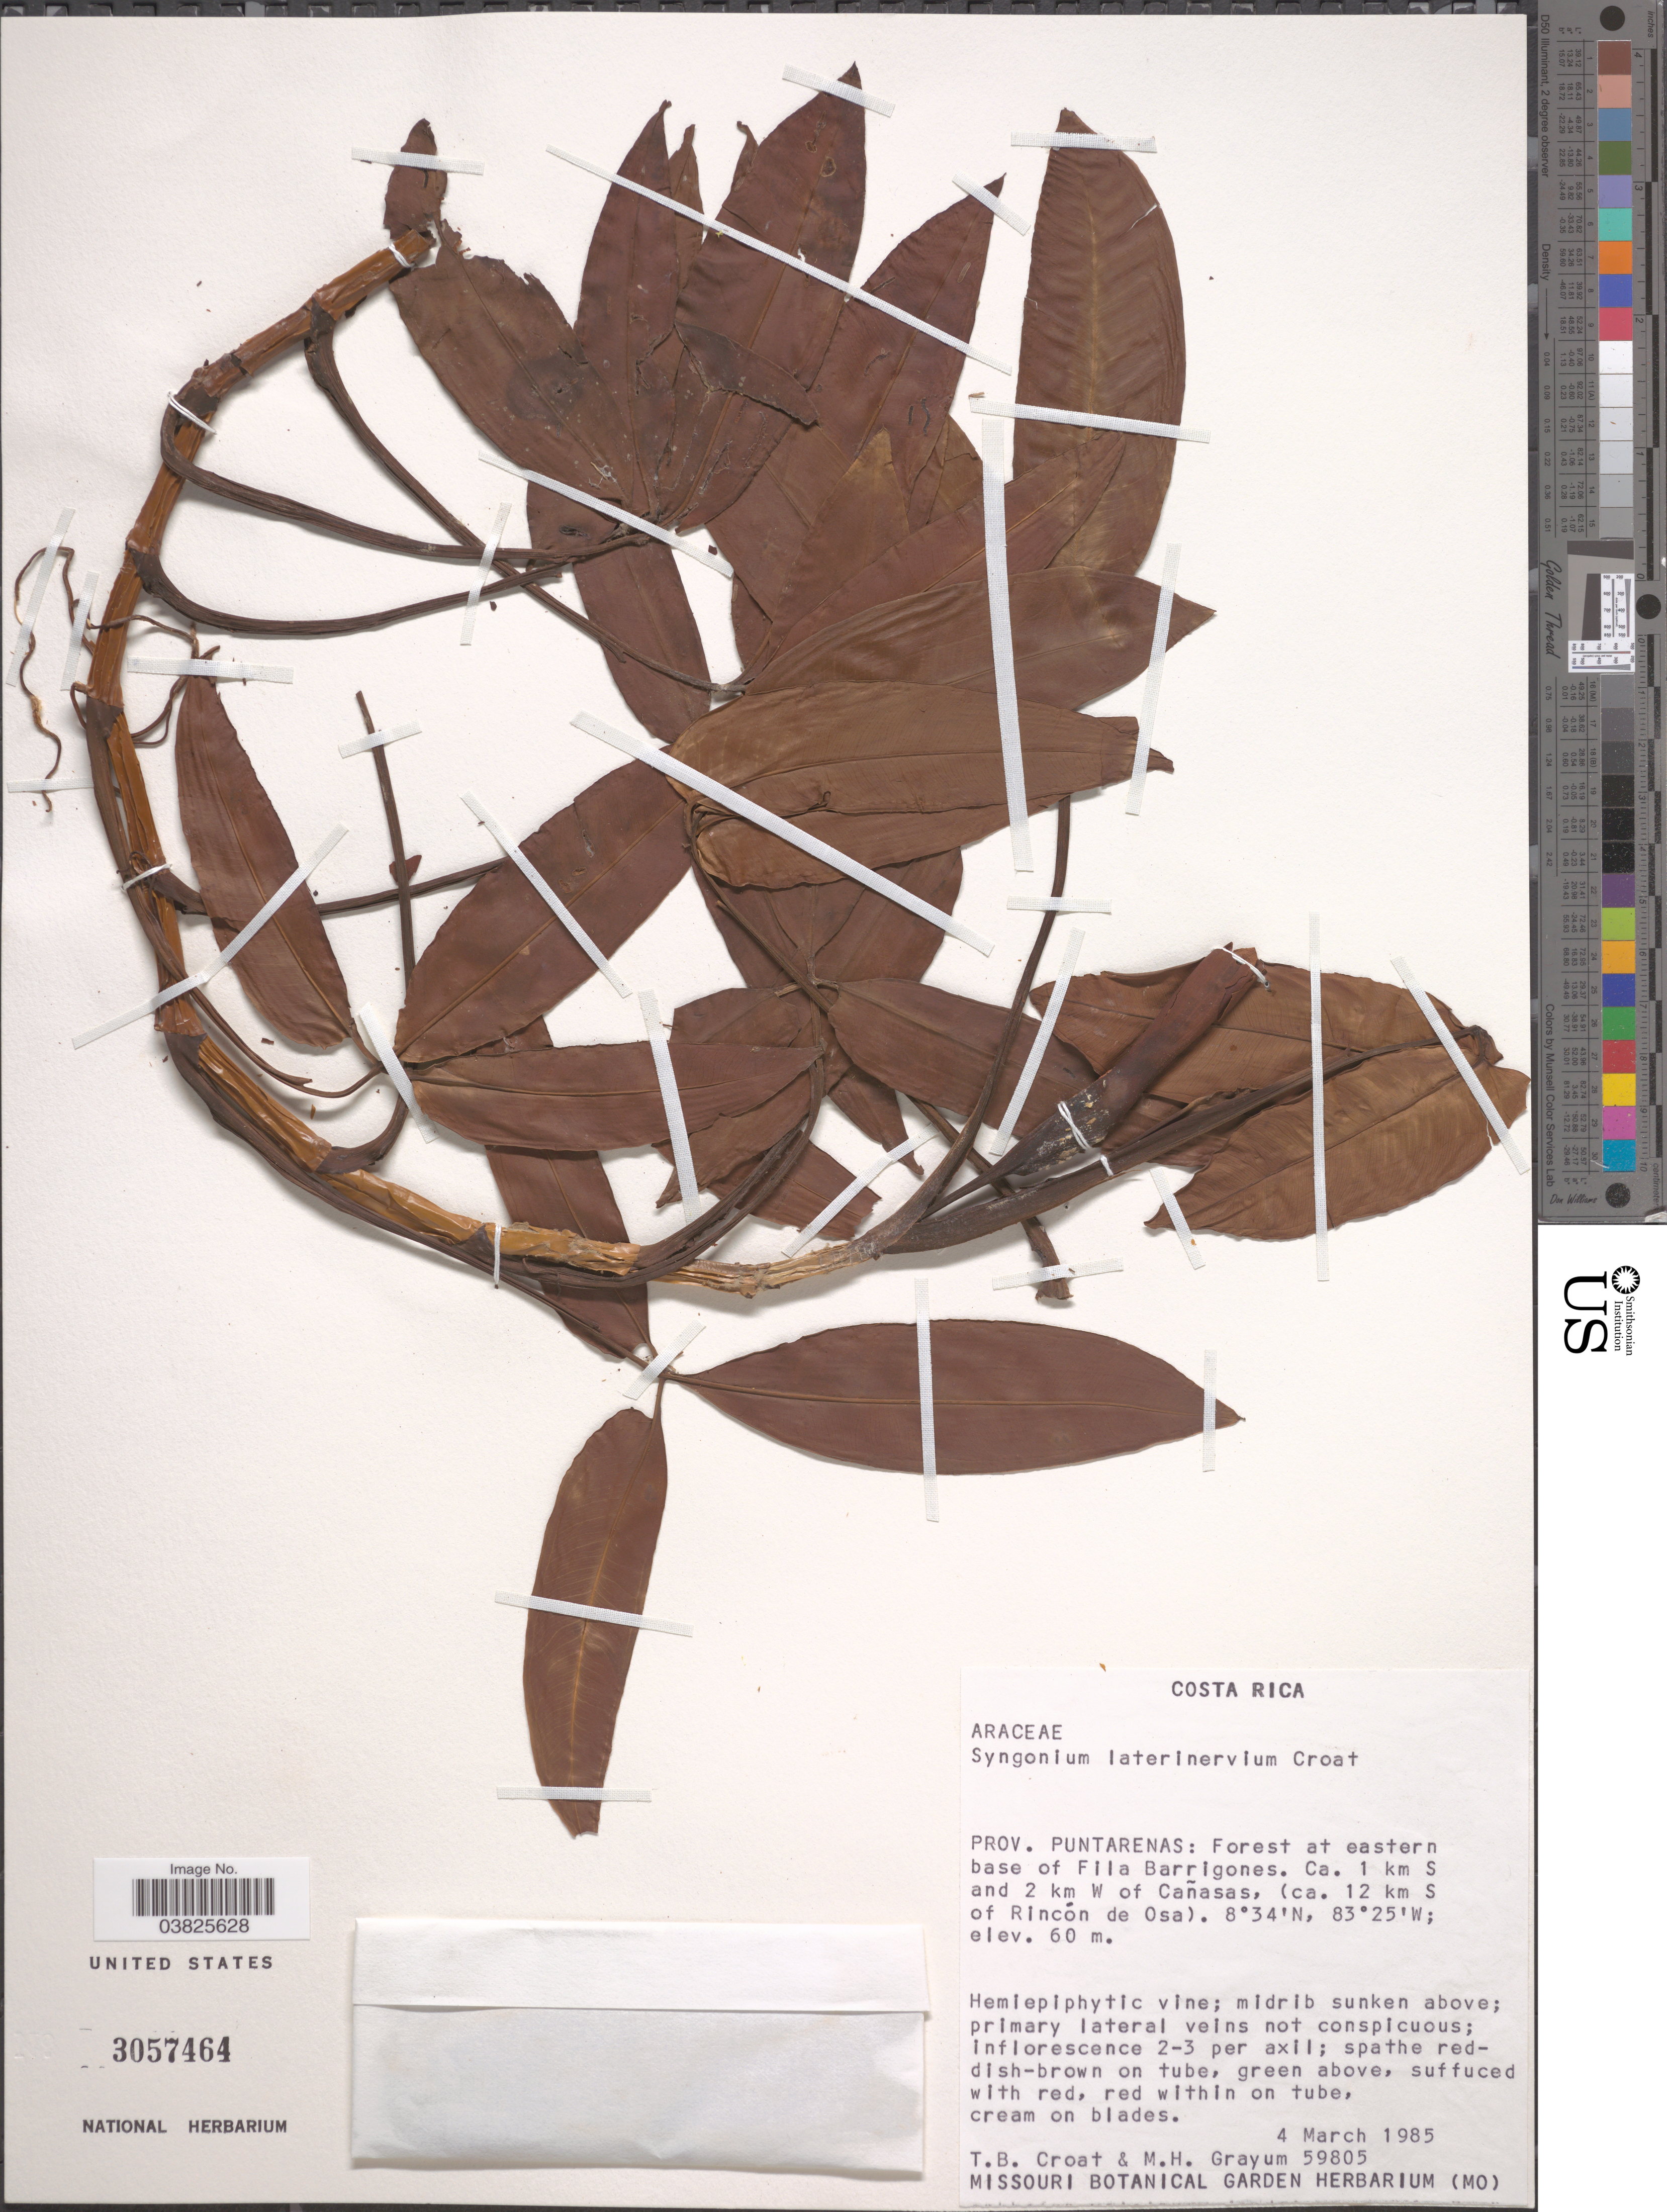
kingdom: Plantae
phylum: Tracheophyta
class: Liliopsida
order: Alismatales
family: Araceae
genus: Syngonium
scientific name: Syngonium laterinervium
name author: Croat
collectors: T. B. Croat & M. H. Grayum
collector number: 59805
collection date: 1985-03-04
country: Costa Rica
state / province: Puntarenas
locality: Forest at eastern base of Fila Barrigones. Ca. 1 km S and 2 km W of Cañasas, (ca. 12 km S of Rincón de Osa).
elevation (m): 60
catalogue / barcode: US 3057464